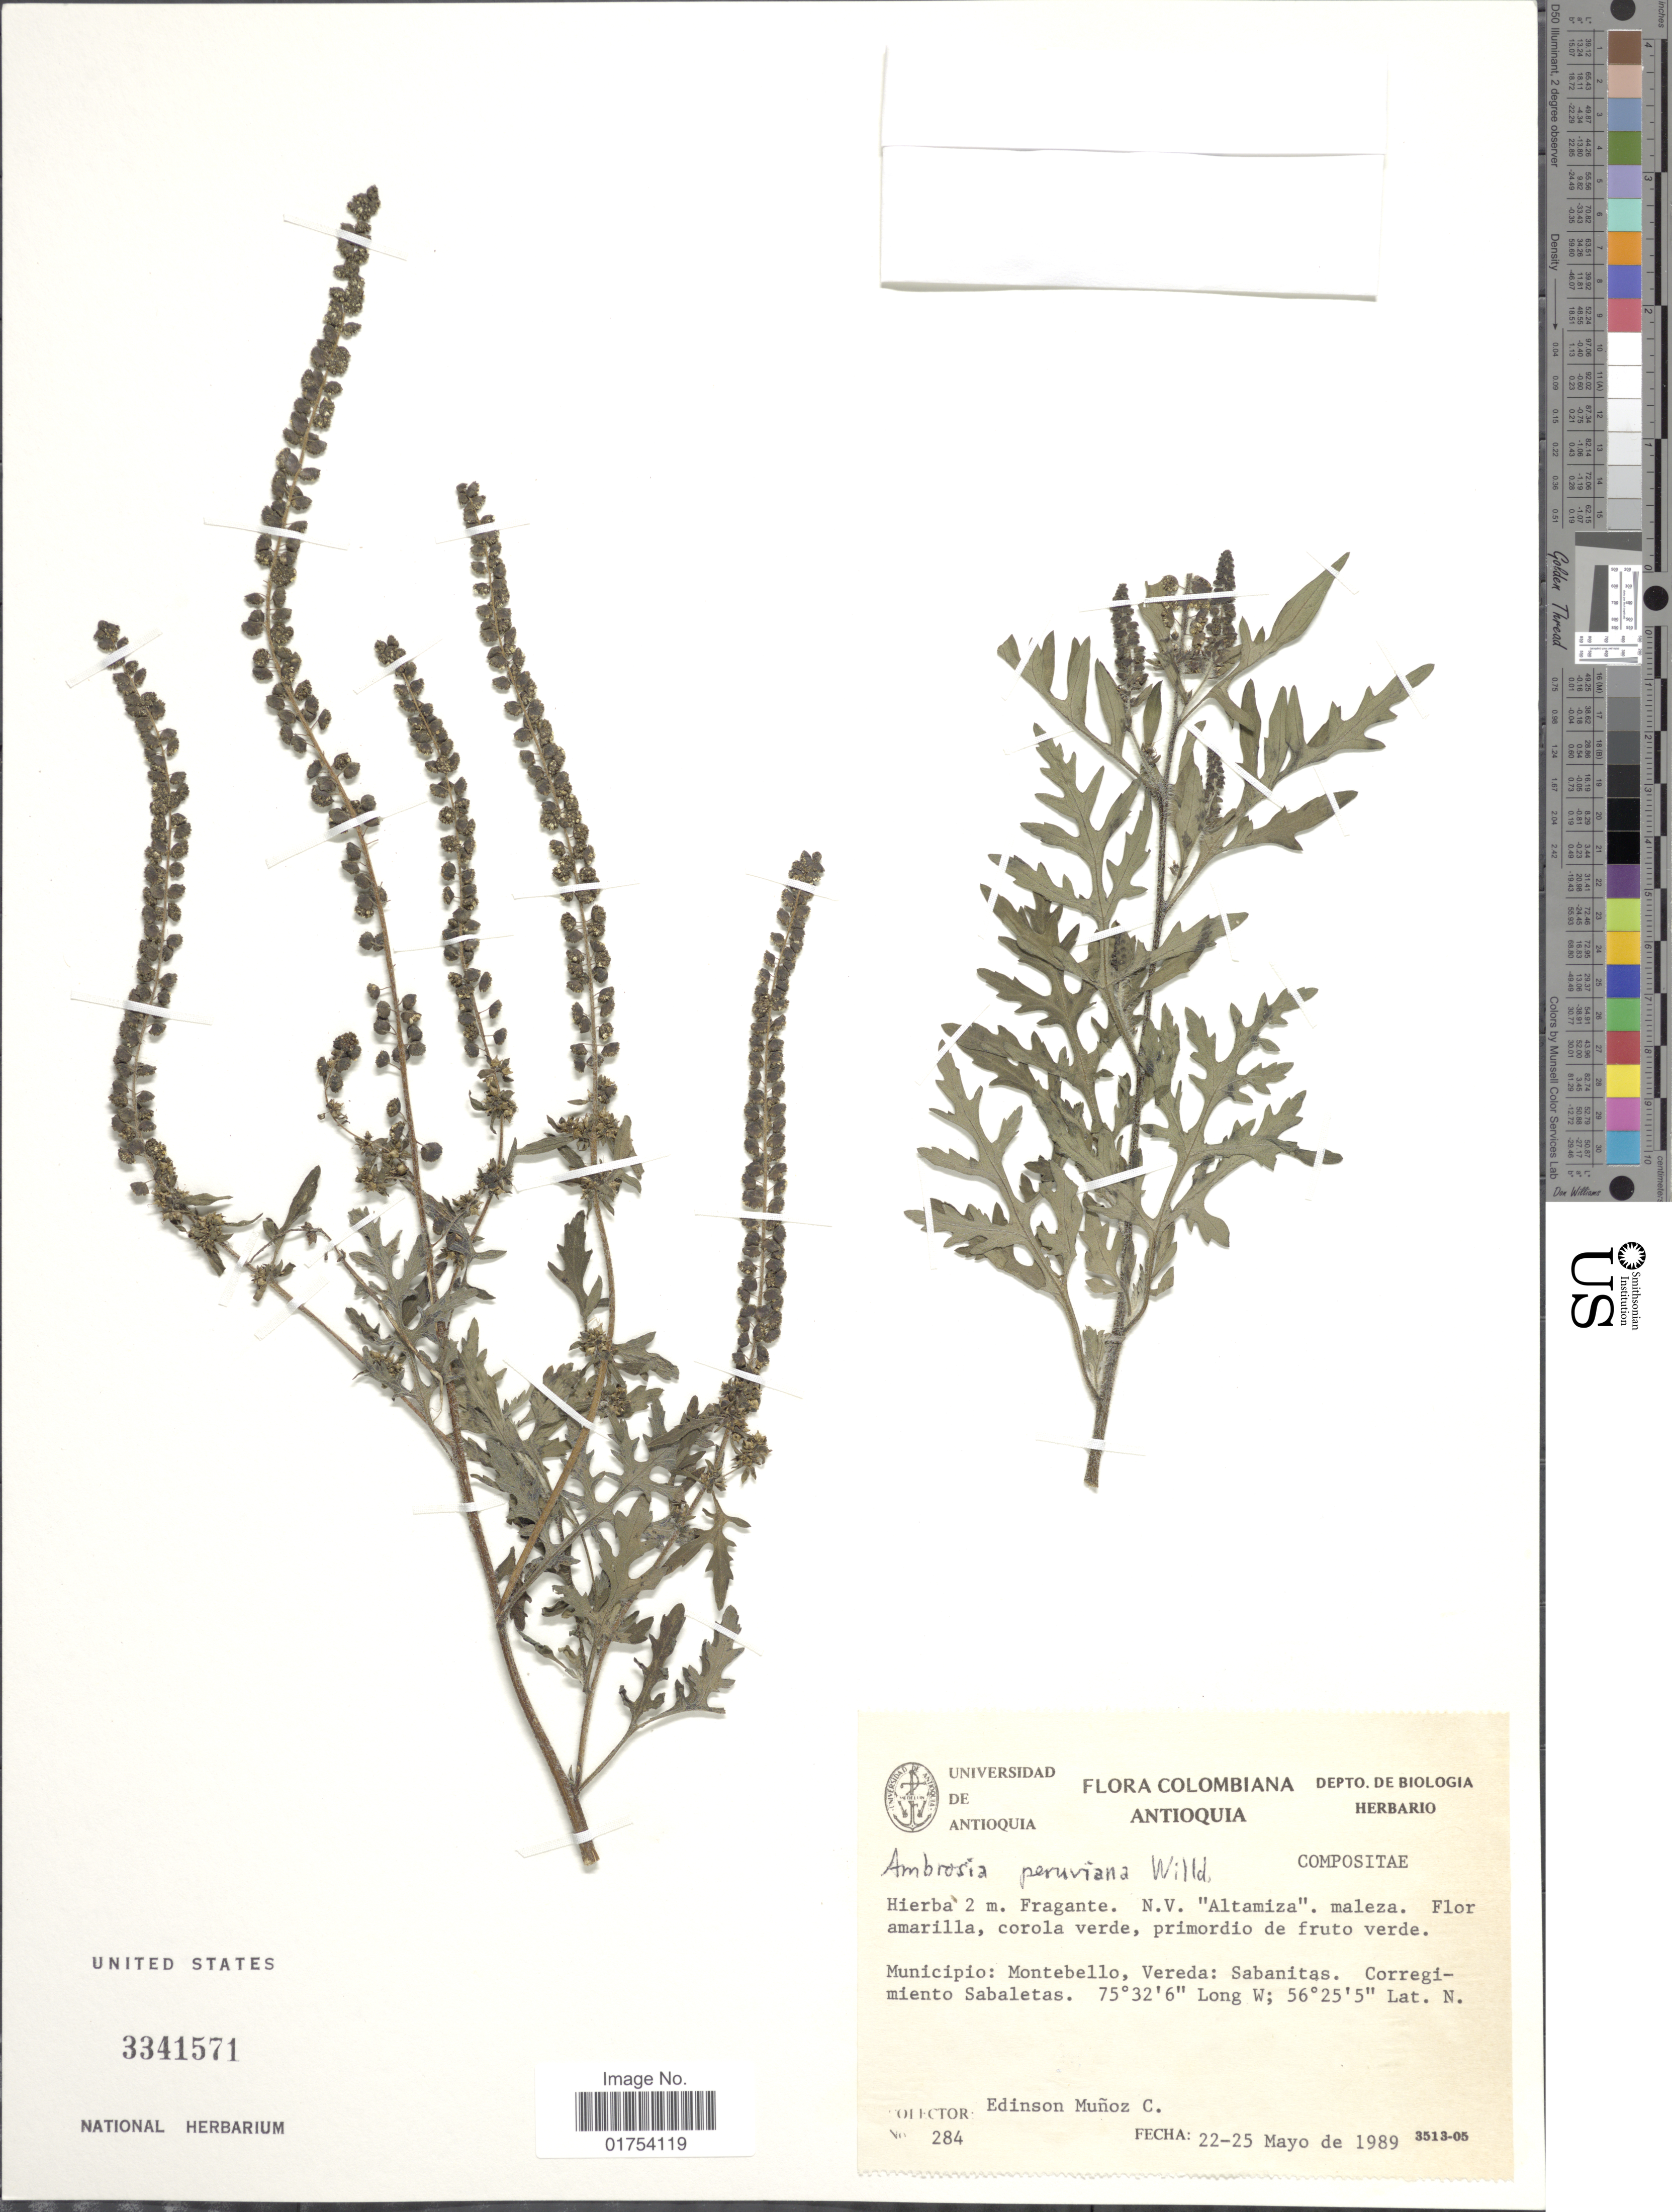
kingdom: Plantae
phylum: Tracheophyta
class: Magnoliopsida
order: Asterales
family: Asteraceae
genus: Ambrosia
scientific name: Ambrosia peruviana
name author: Willd.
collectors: E. Muñoz C.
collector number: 284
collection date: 1989-05-22/1989-05-25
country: Colombia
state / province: Antioquia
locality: Municipio: Montebello, Vereda: Sabanitas. Corregimiento Sabaletas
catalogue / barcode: US 3341571